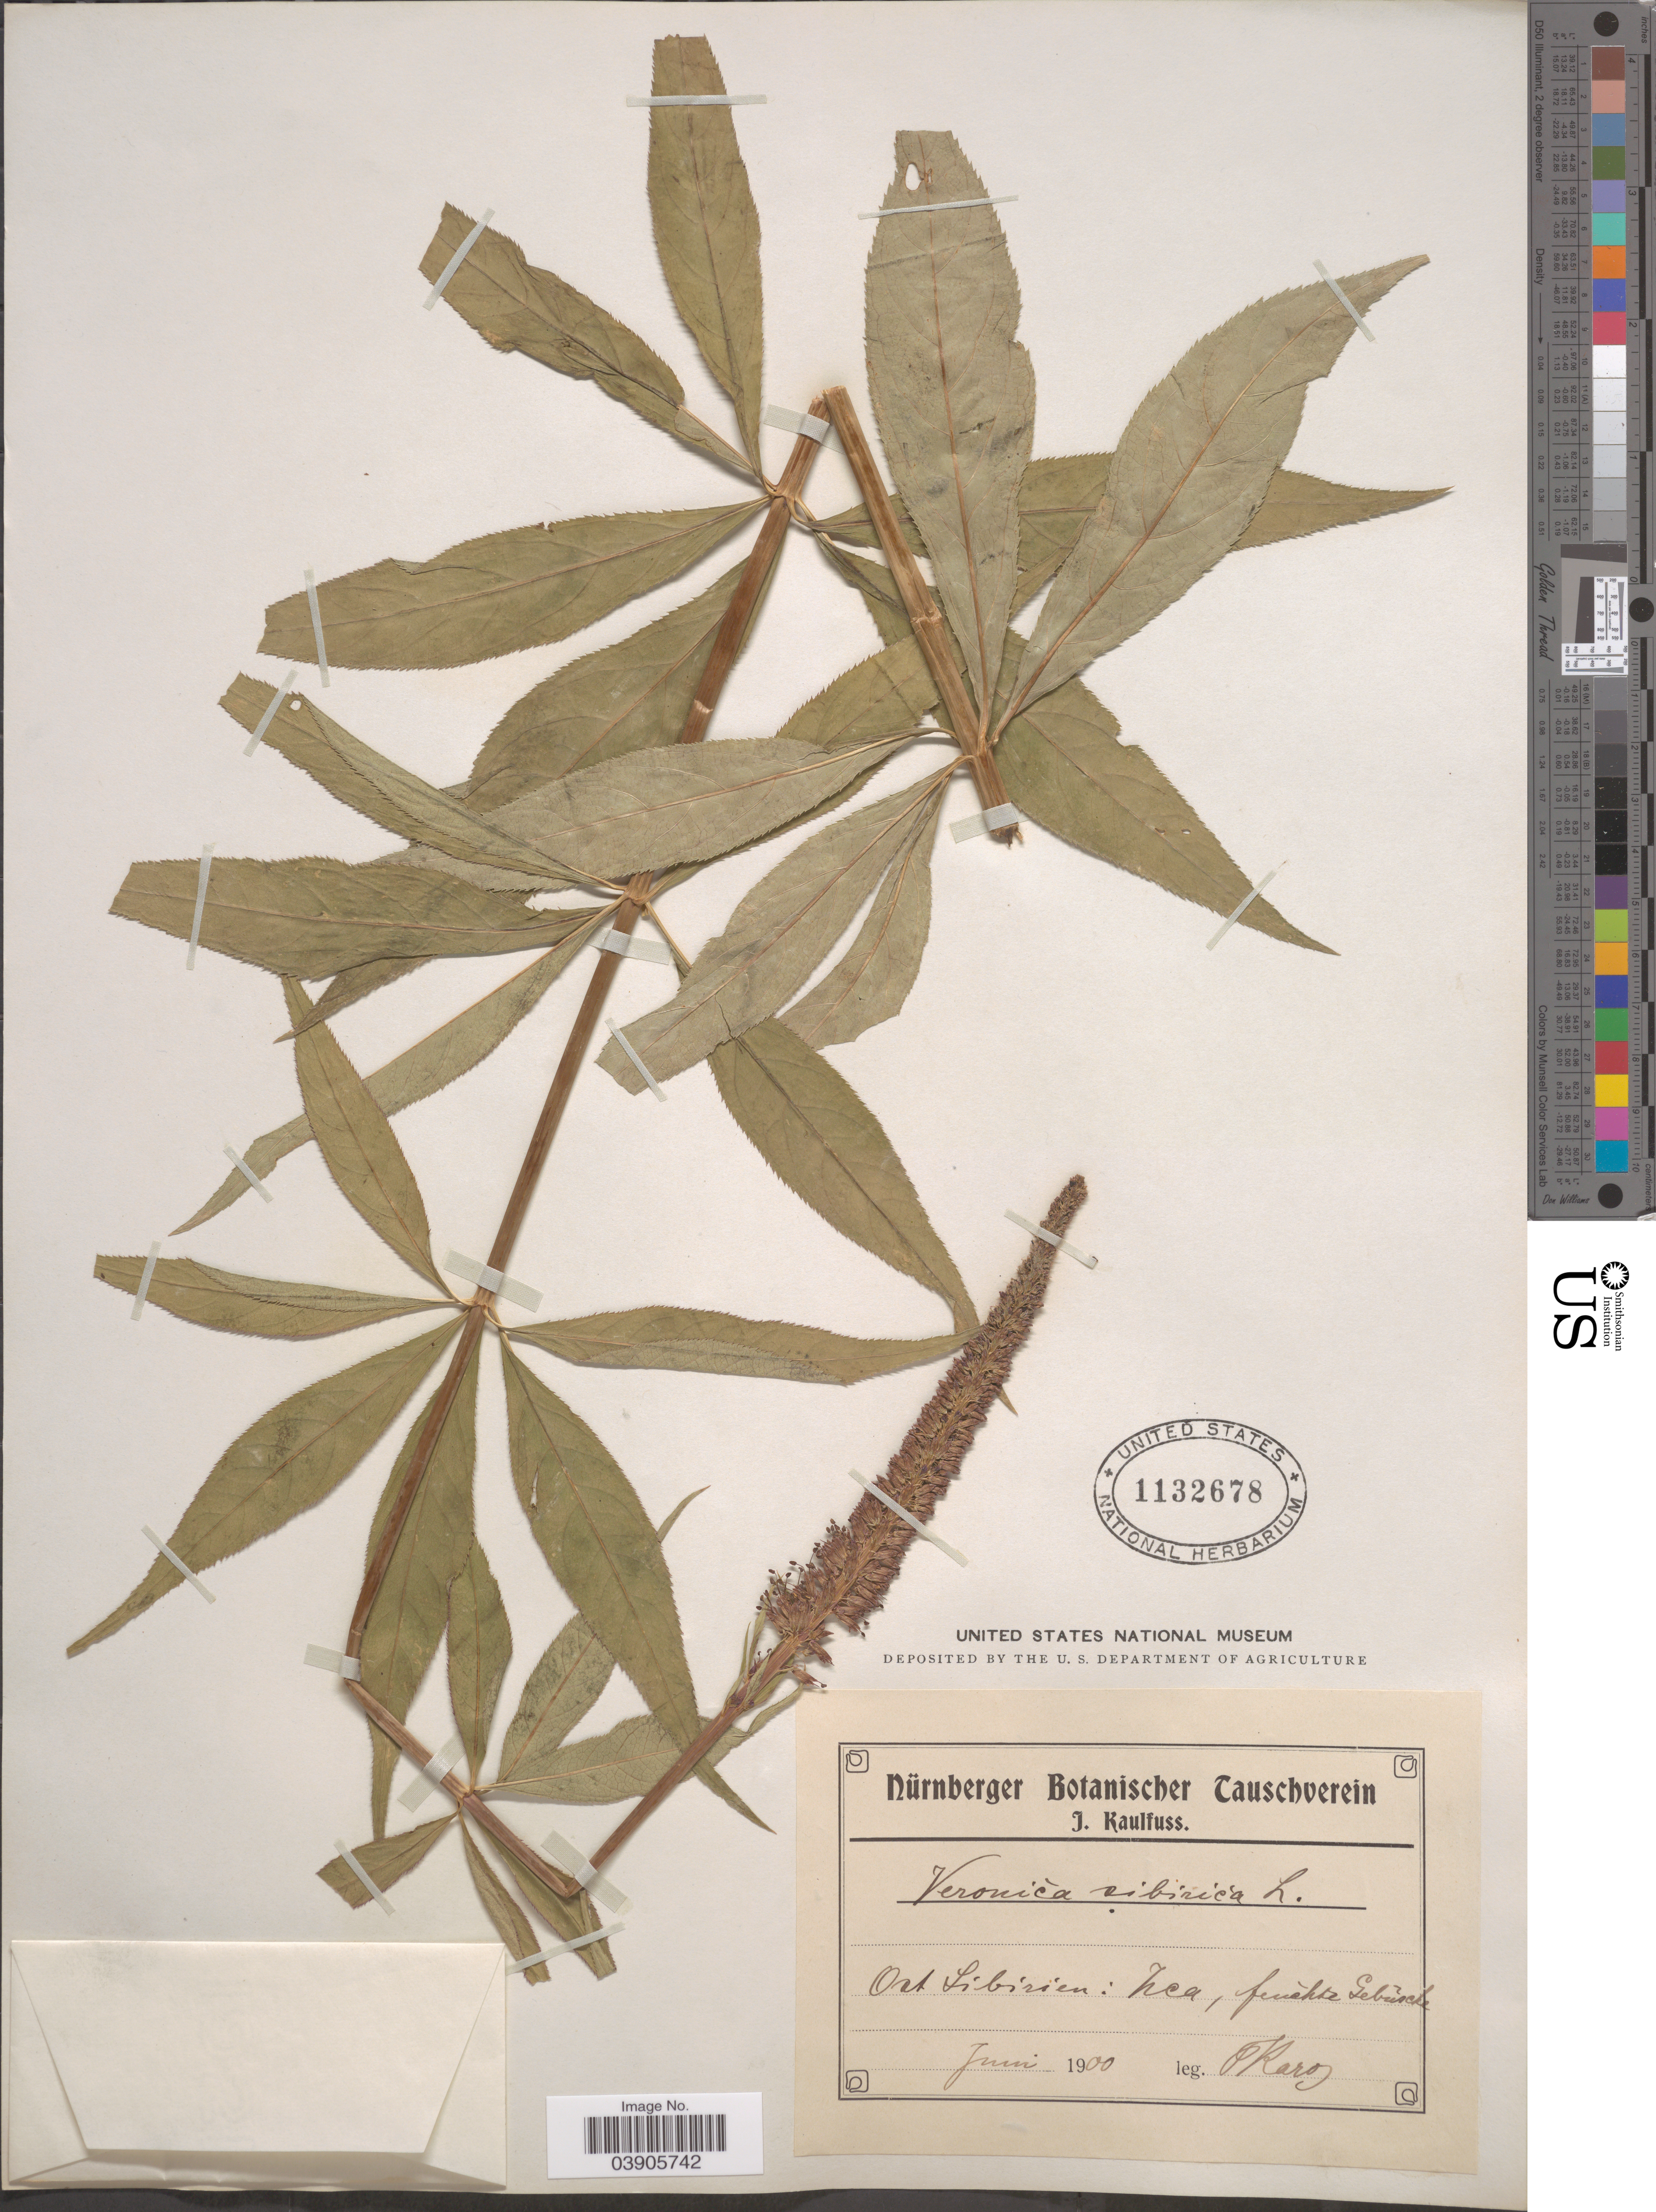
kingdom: Plantae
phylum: Tracheophyta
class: Magnoliopsida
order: Lamiales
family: Plantaginaceae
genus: Veronicastrum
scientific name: Veronicastrum sibiricum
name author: (L.) Pennell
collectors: F. Karo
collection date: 1900-06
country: Russian Federation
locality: Ost Sibirien: Zea, feuchte Gebusche.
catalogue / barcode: US 1132678